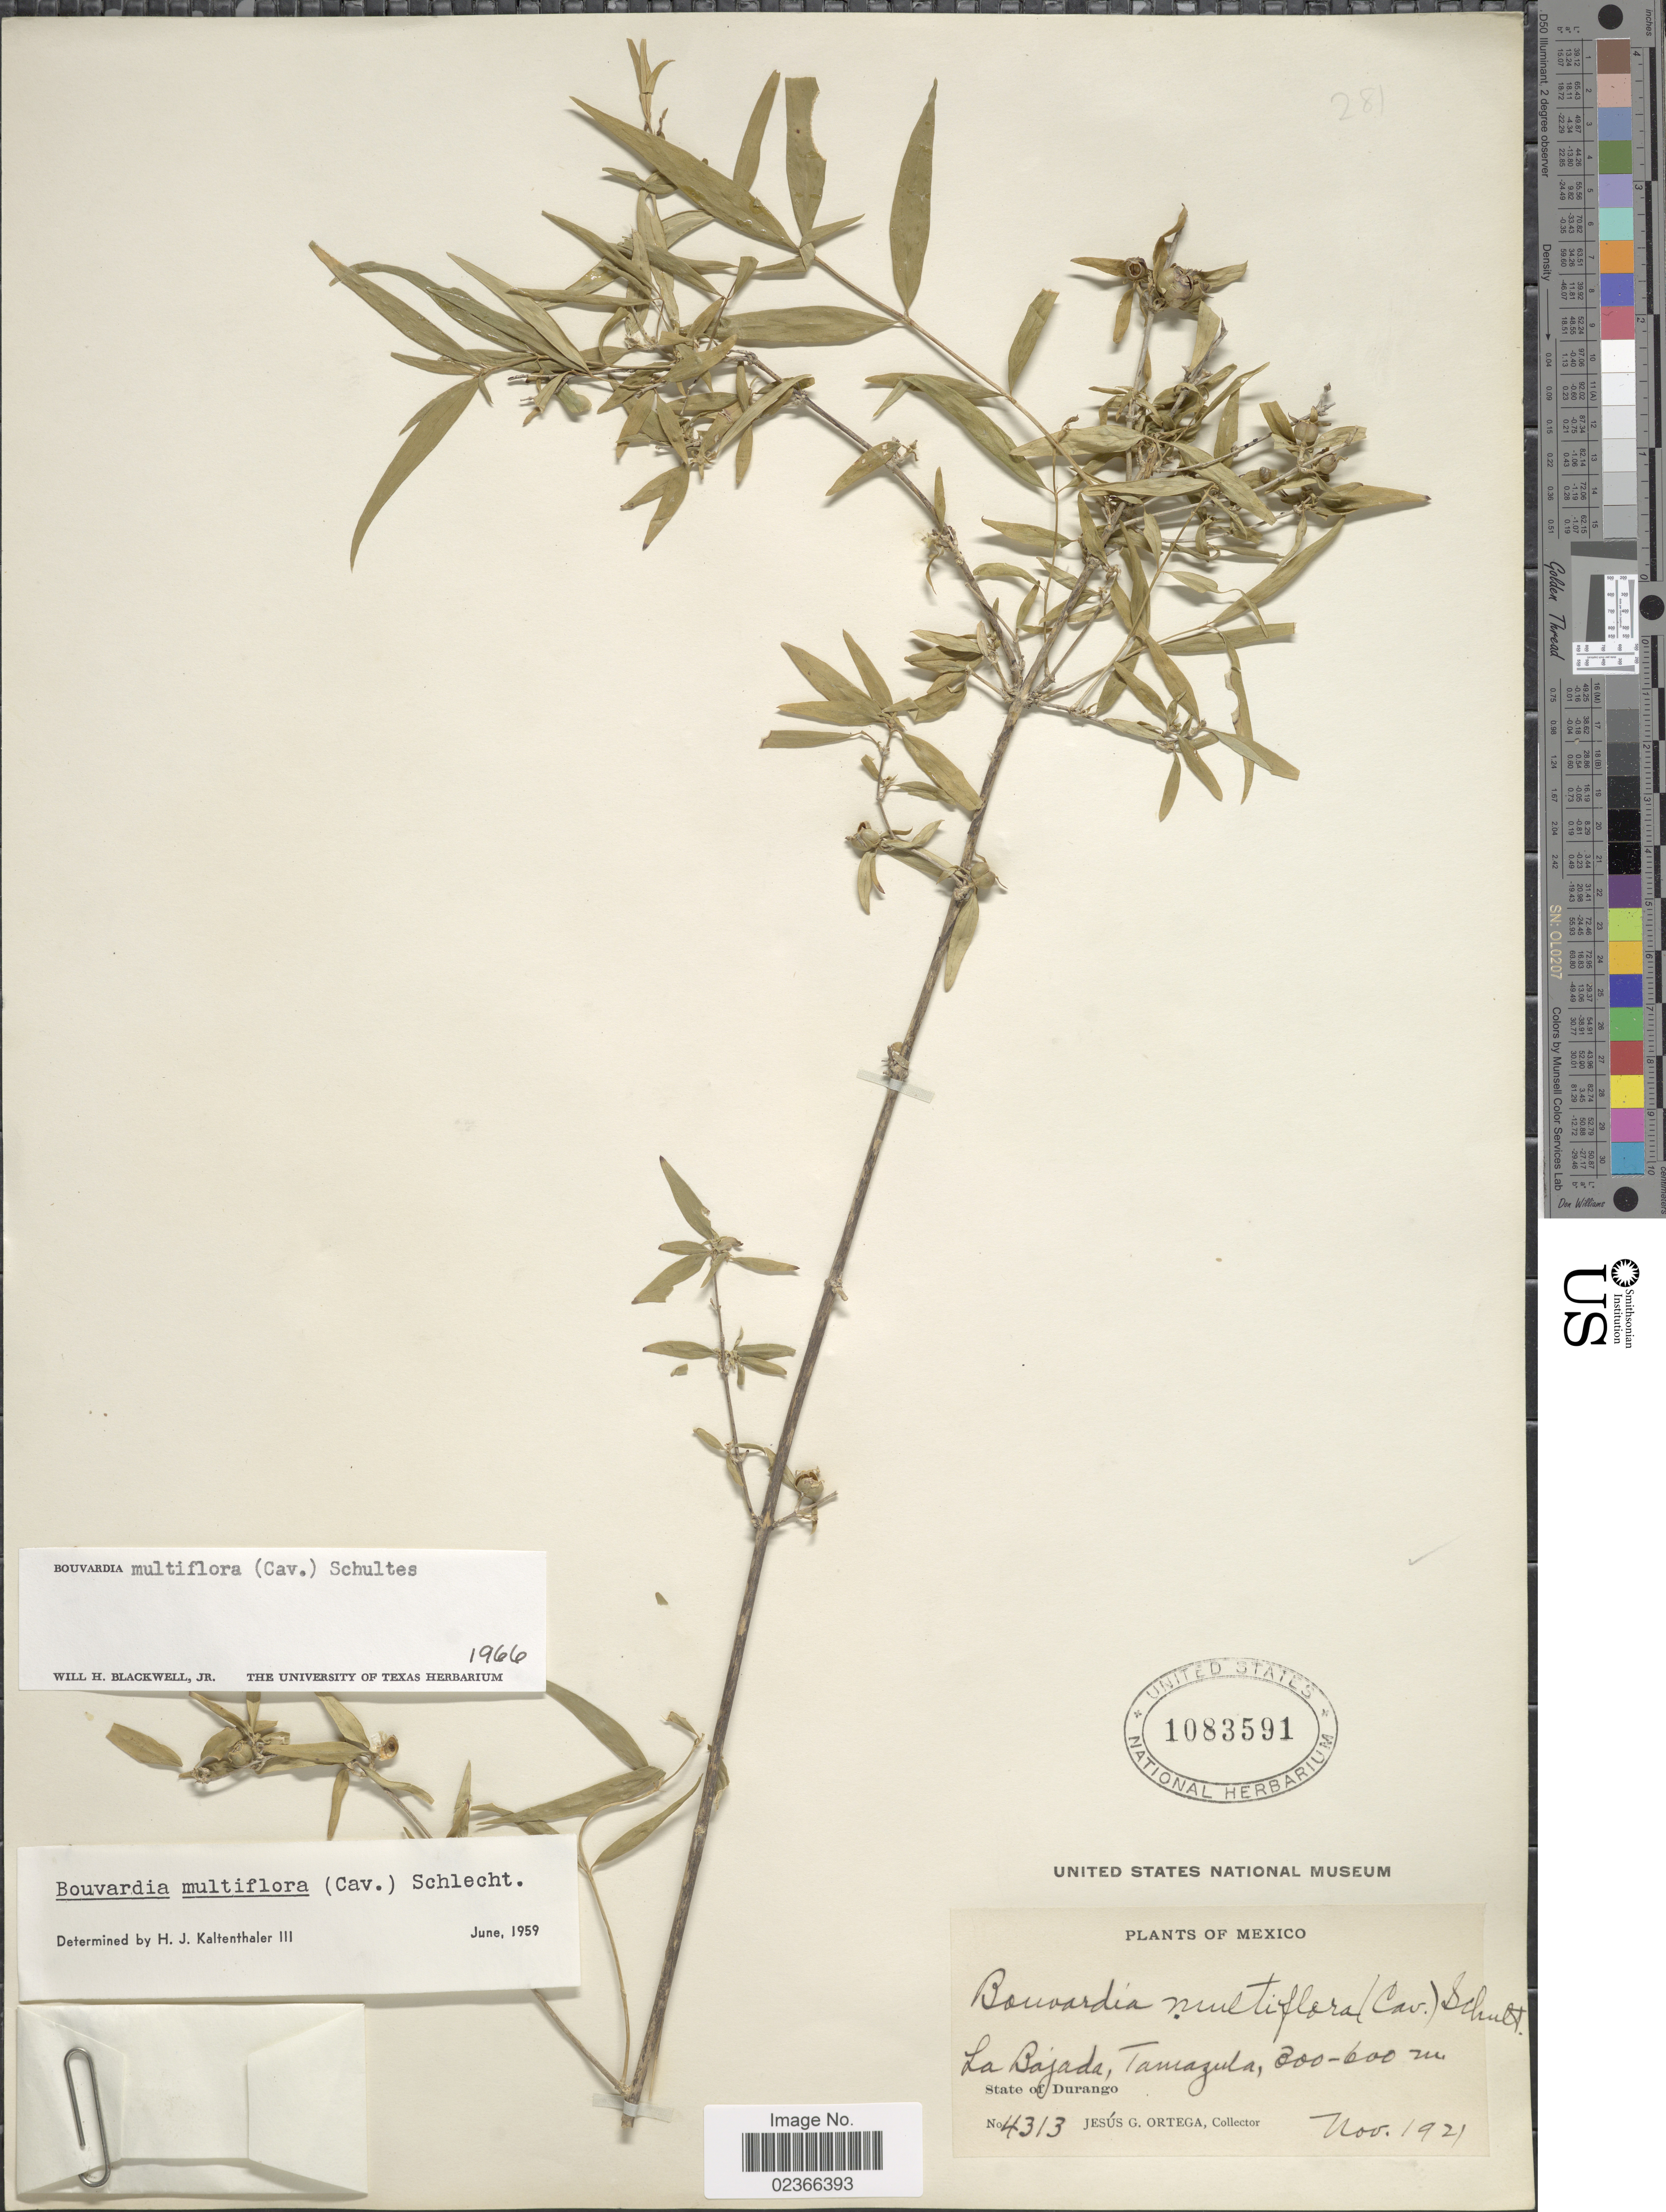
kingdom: Plantae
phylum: Tracheophyta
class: Magnoliopsida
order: Gentianales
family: Rubiaceae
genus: Bouvardia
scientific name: Bouvardia multiflora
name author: (Cav.) Schult.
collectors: J. Ortega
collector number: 4313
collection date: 1921-11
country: Mexico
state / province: Durango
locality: La Bajada, Tamazula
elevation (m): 300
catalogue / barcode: US 1083591